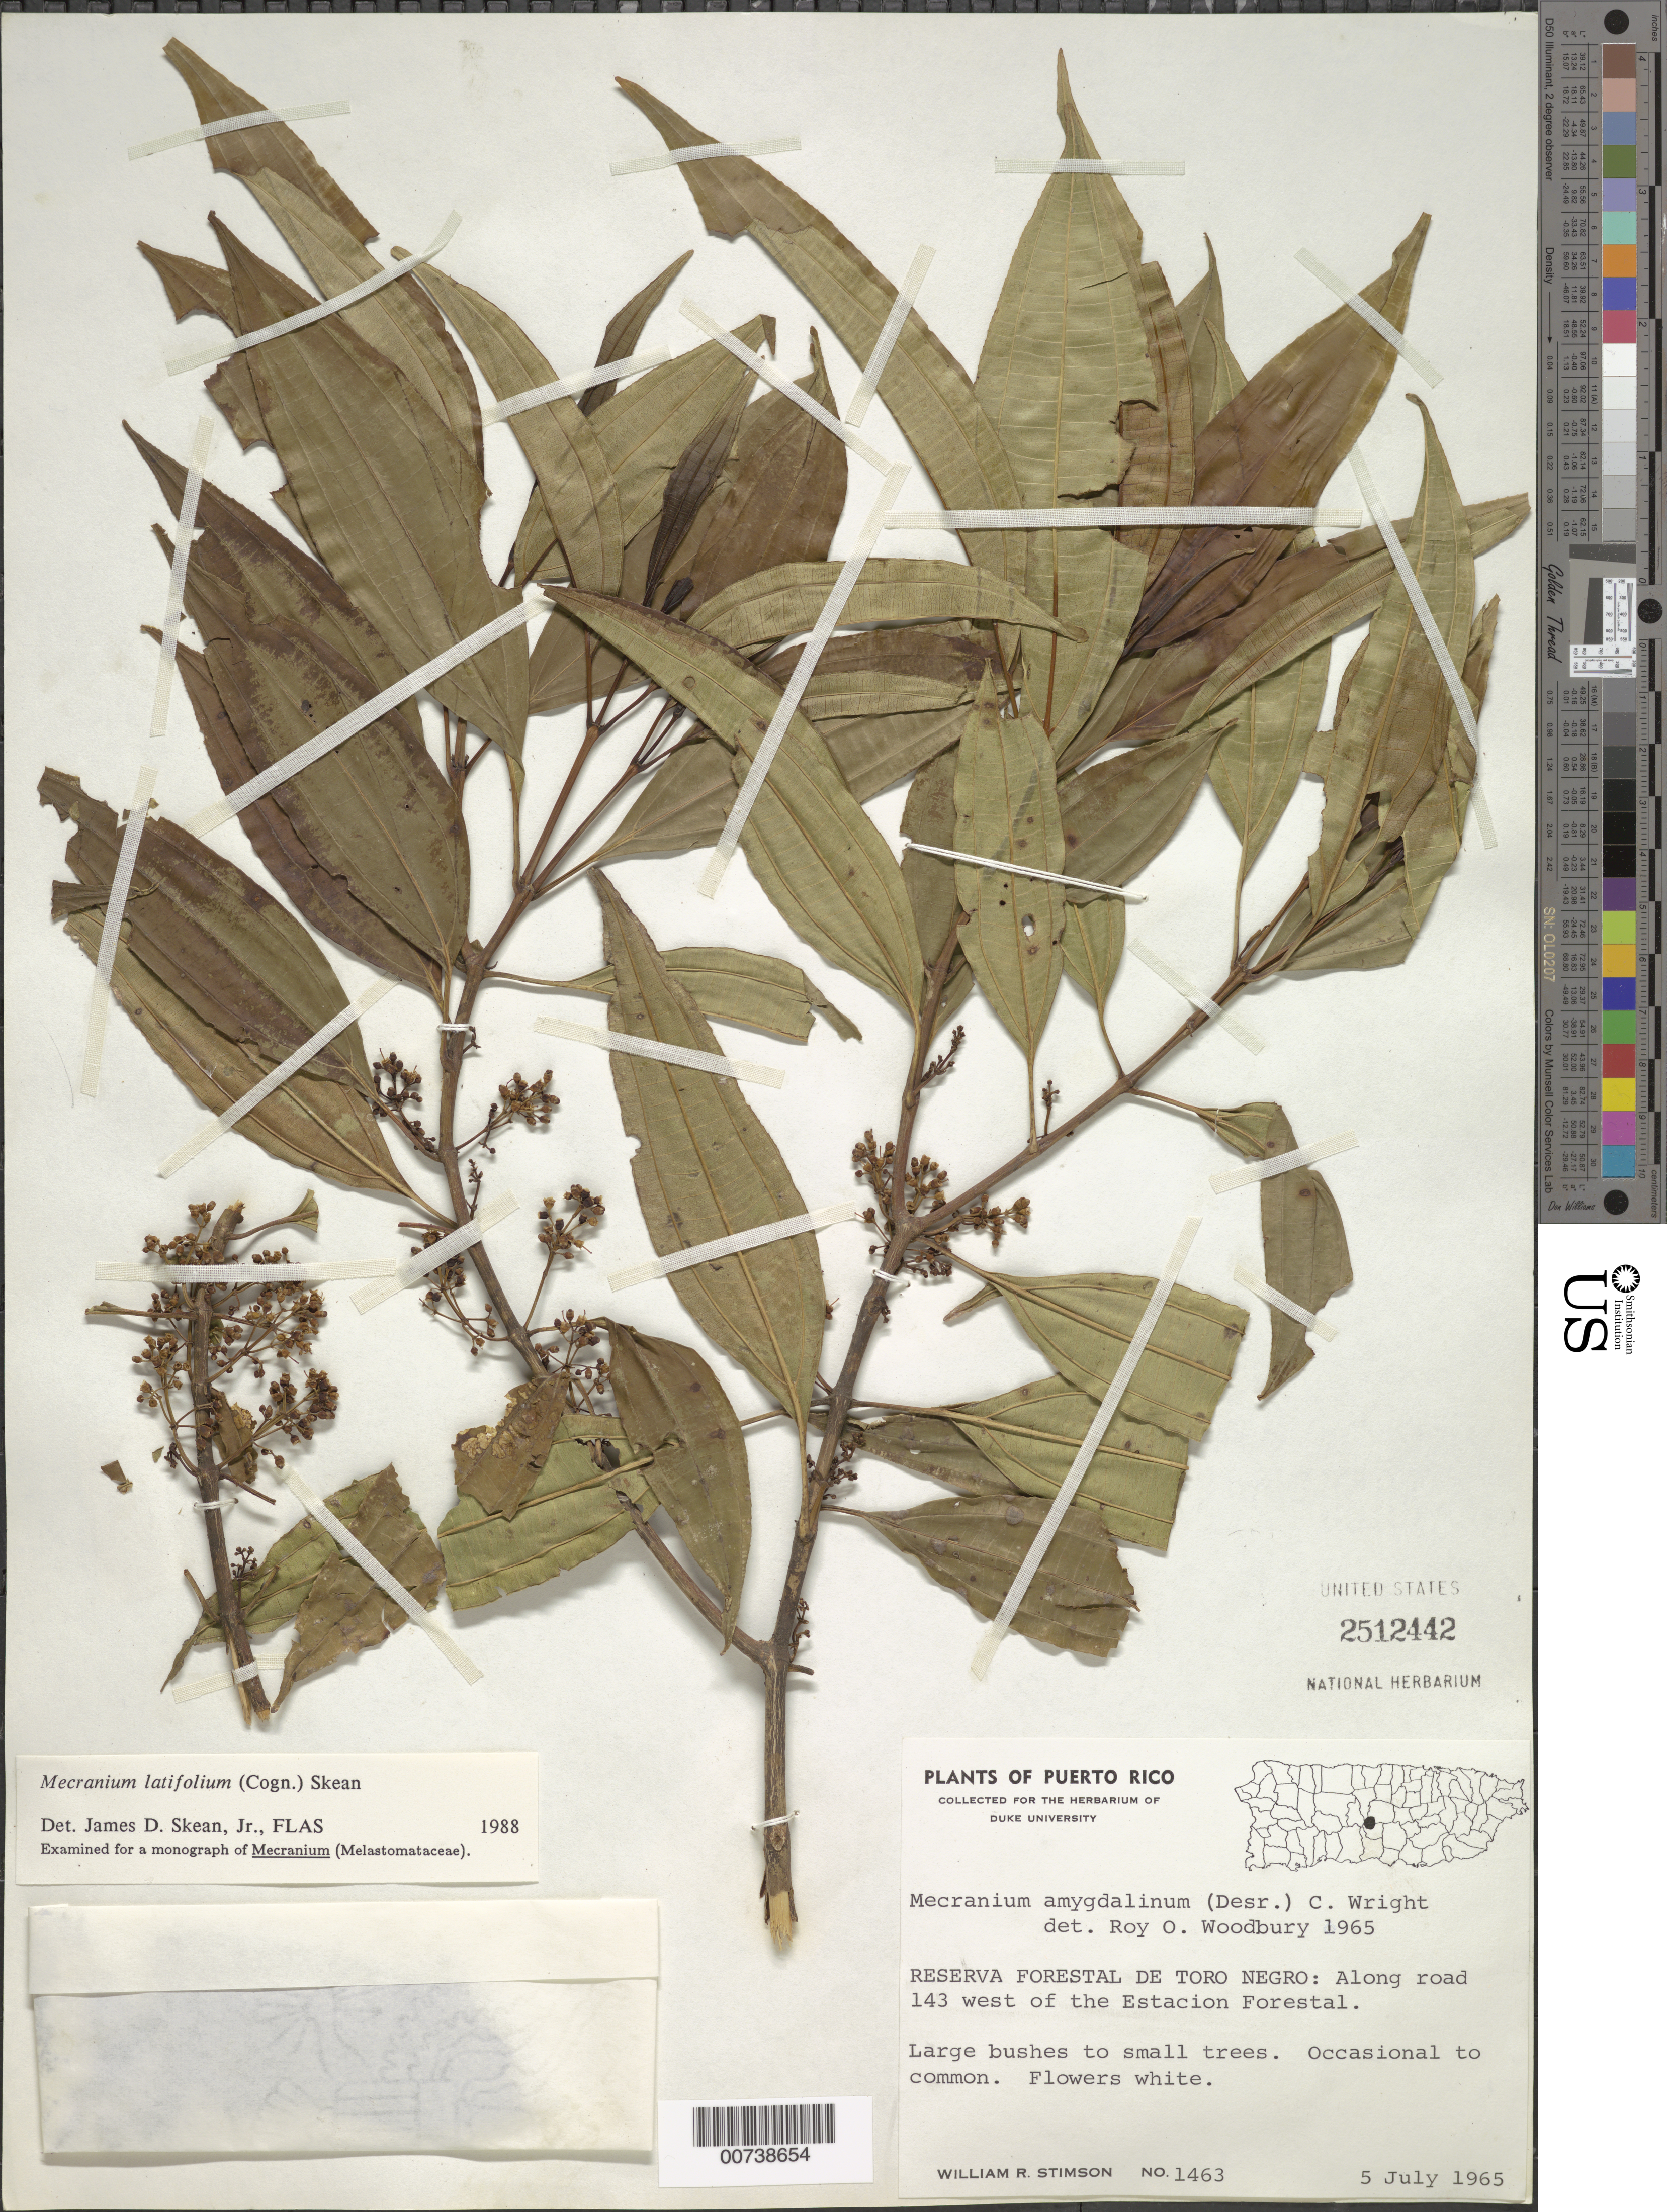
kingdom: Plantae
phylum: Tracheophyta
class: Magnoliopsida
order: Myrtales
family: Melastomataceae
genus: Mecranium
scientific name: Mecranium latifolium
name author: (Cogn.) Skean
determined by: Skean, J. D., Jr.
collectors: W. R. Stimson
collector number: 1463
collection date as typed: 05 Jul 1965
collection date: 1965-07-05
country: Puerto Rico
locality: Reserva Forestal de Toro Negro: along road 143 west of the Estación Forestal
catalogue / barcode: US 2512442